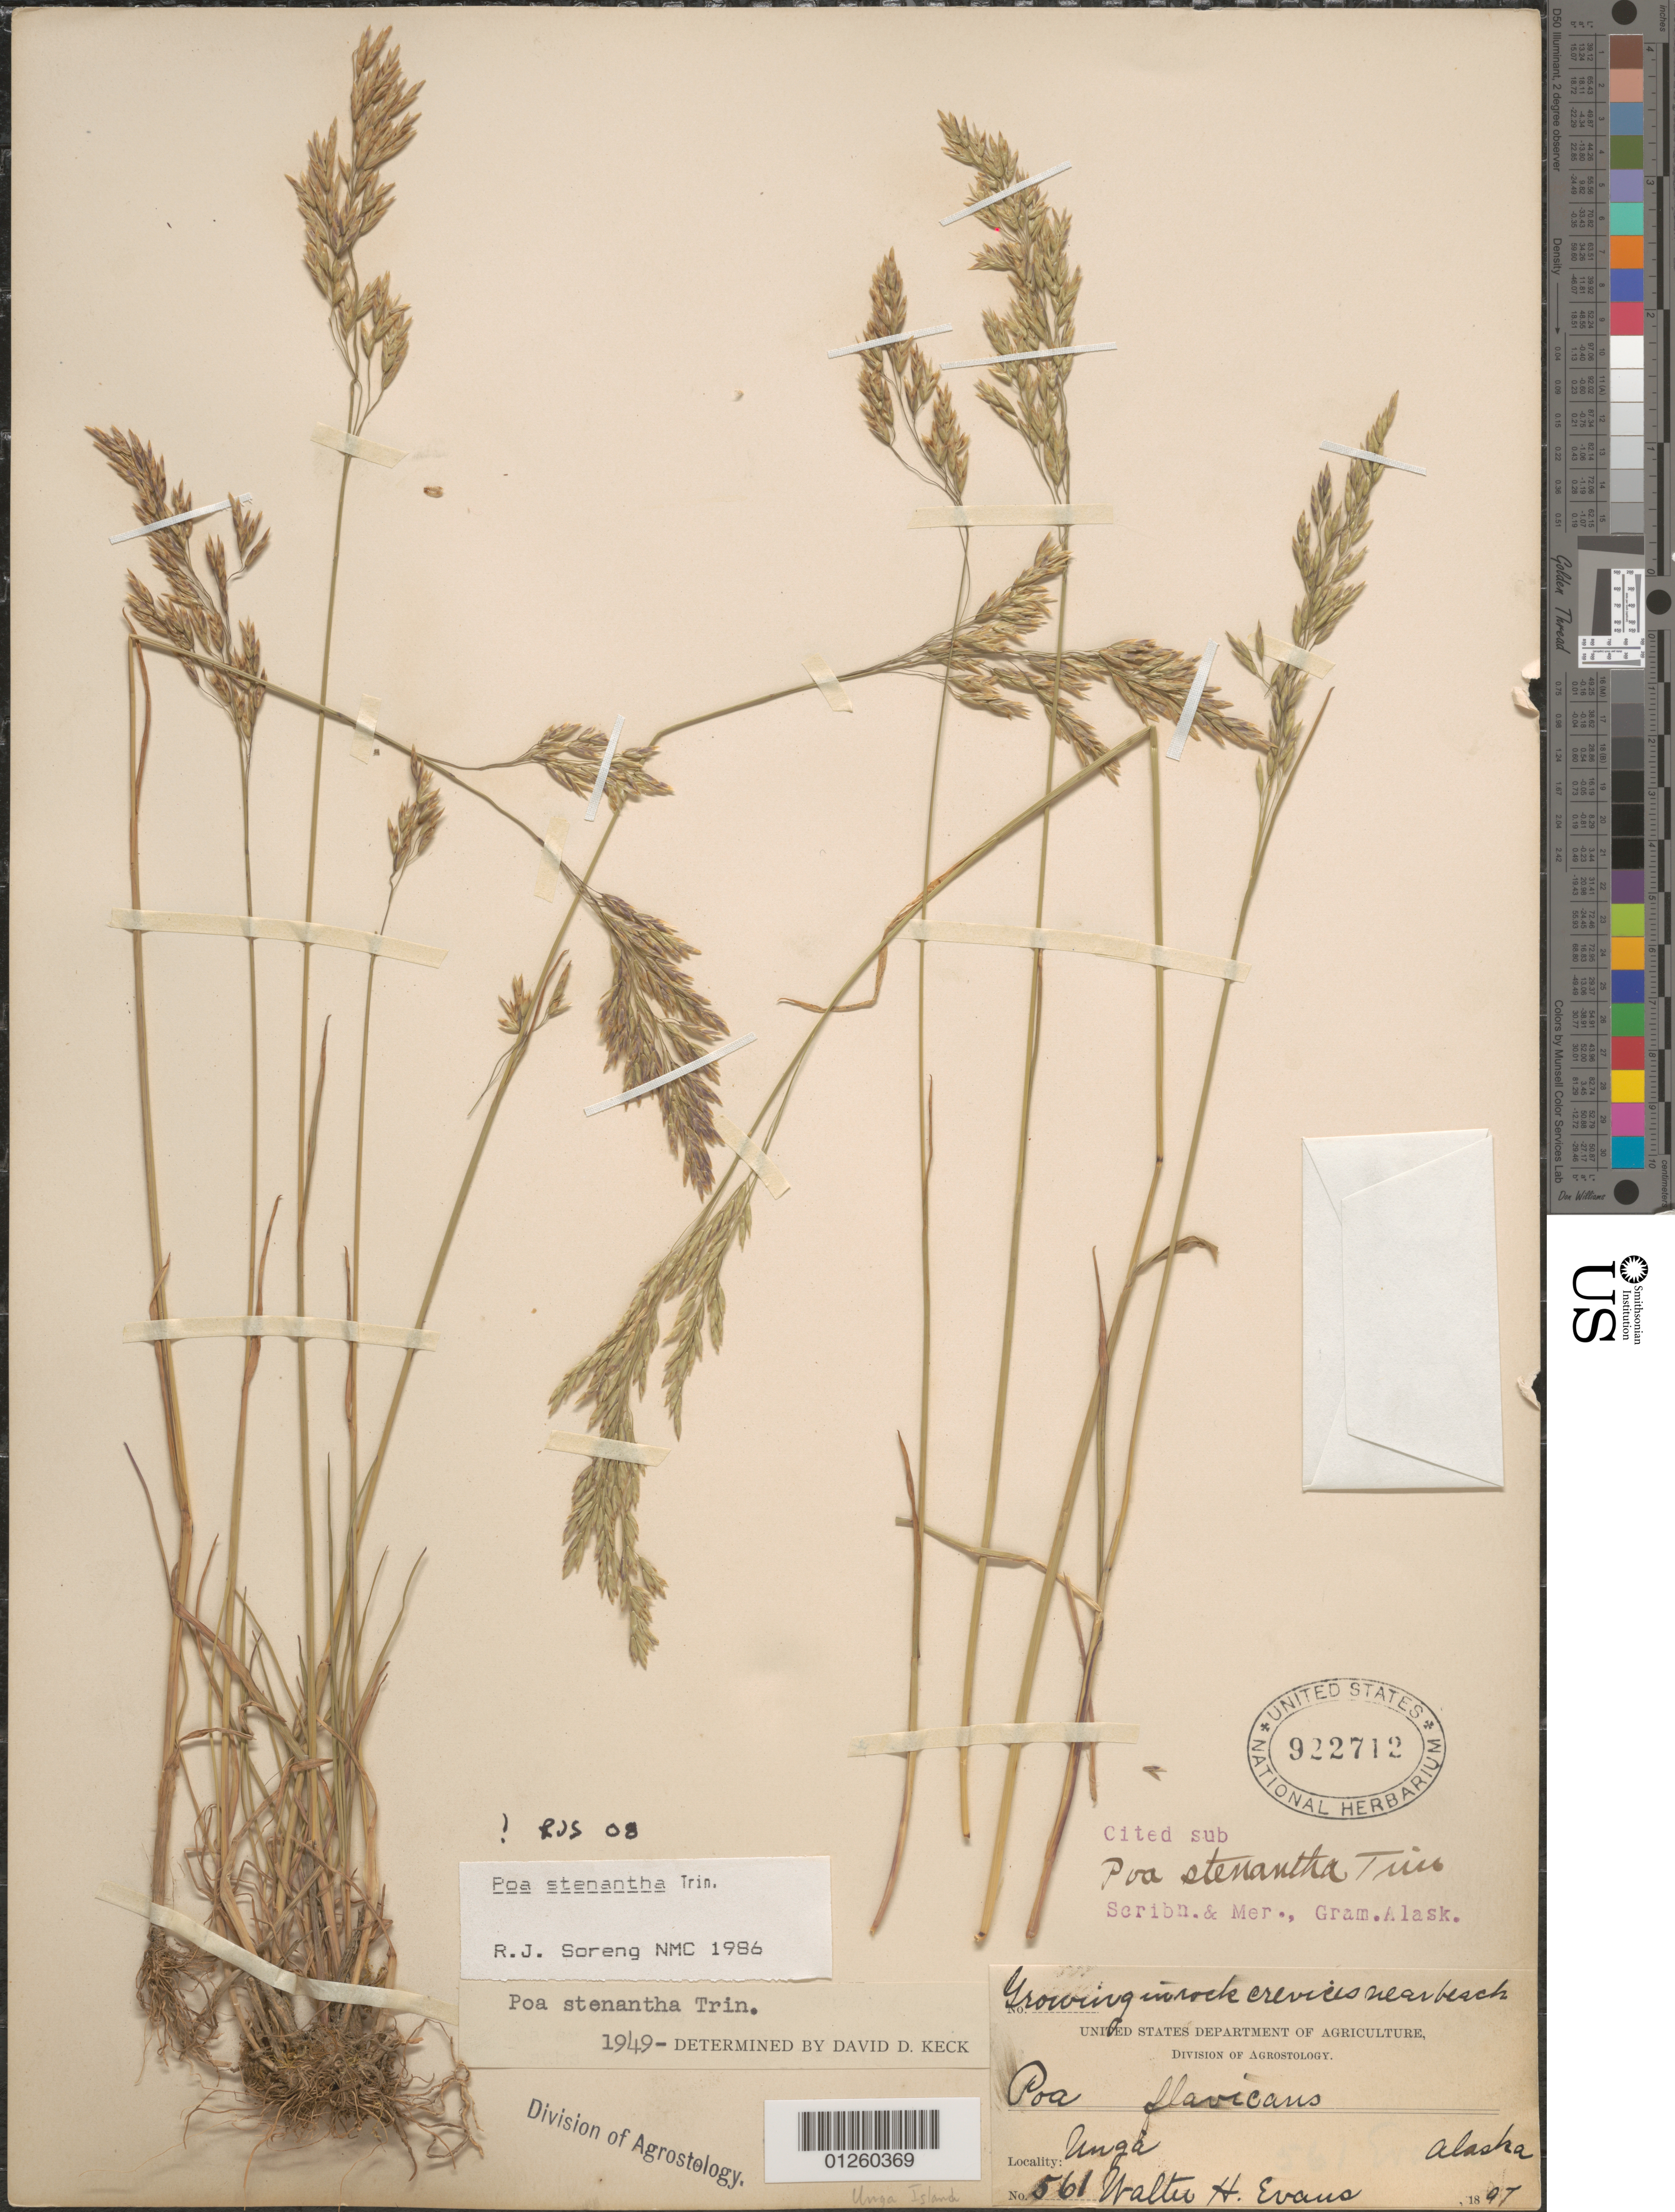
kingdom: Plantae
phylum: Tracheophyta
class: Liliopsida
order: Poales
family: Poaceae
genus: Poa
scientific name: Poa stenantha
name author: Trin.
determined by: Soreng, Robert J., Research Associate (BOT), Smithsonian Institution - National Museum of Natural History (UNITED STATES)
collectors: W. H. Evans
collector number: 561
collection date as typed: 1897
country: United States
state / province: Alaska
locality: Unga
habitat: growing in rock crevices near beach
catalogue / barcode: US 922712